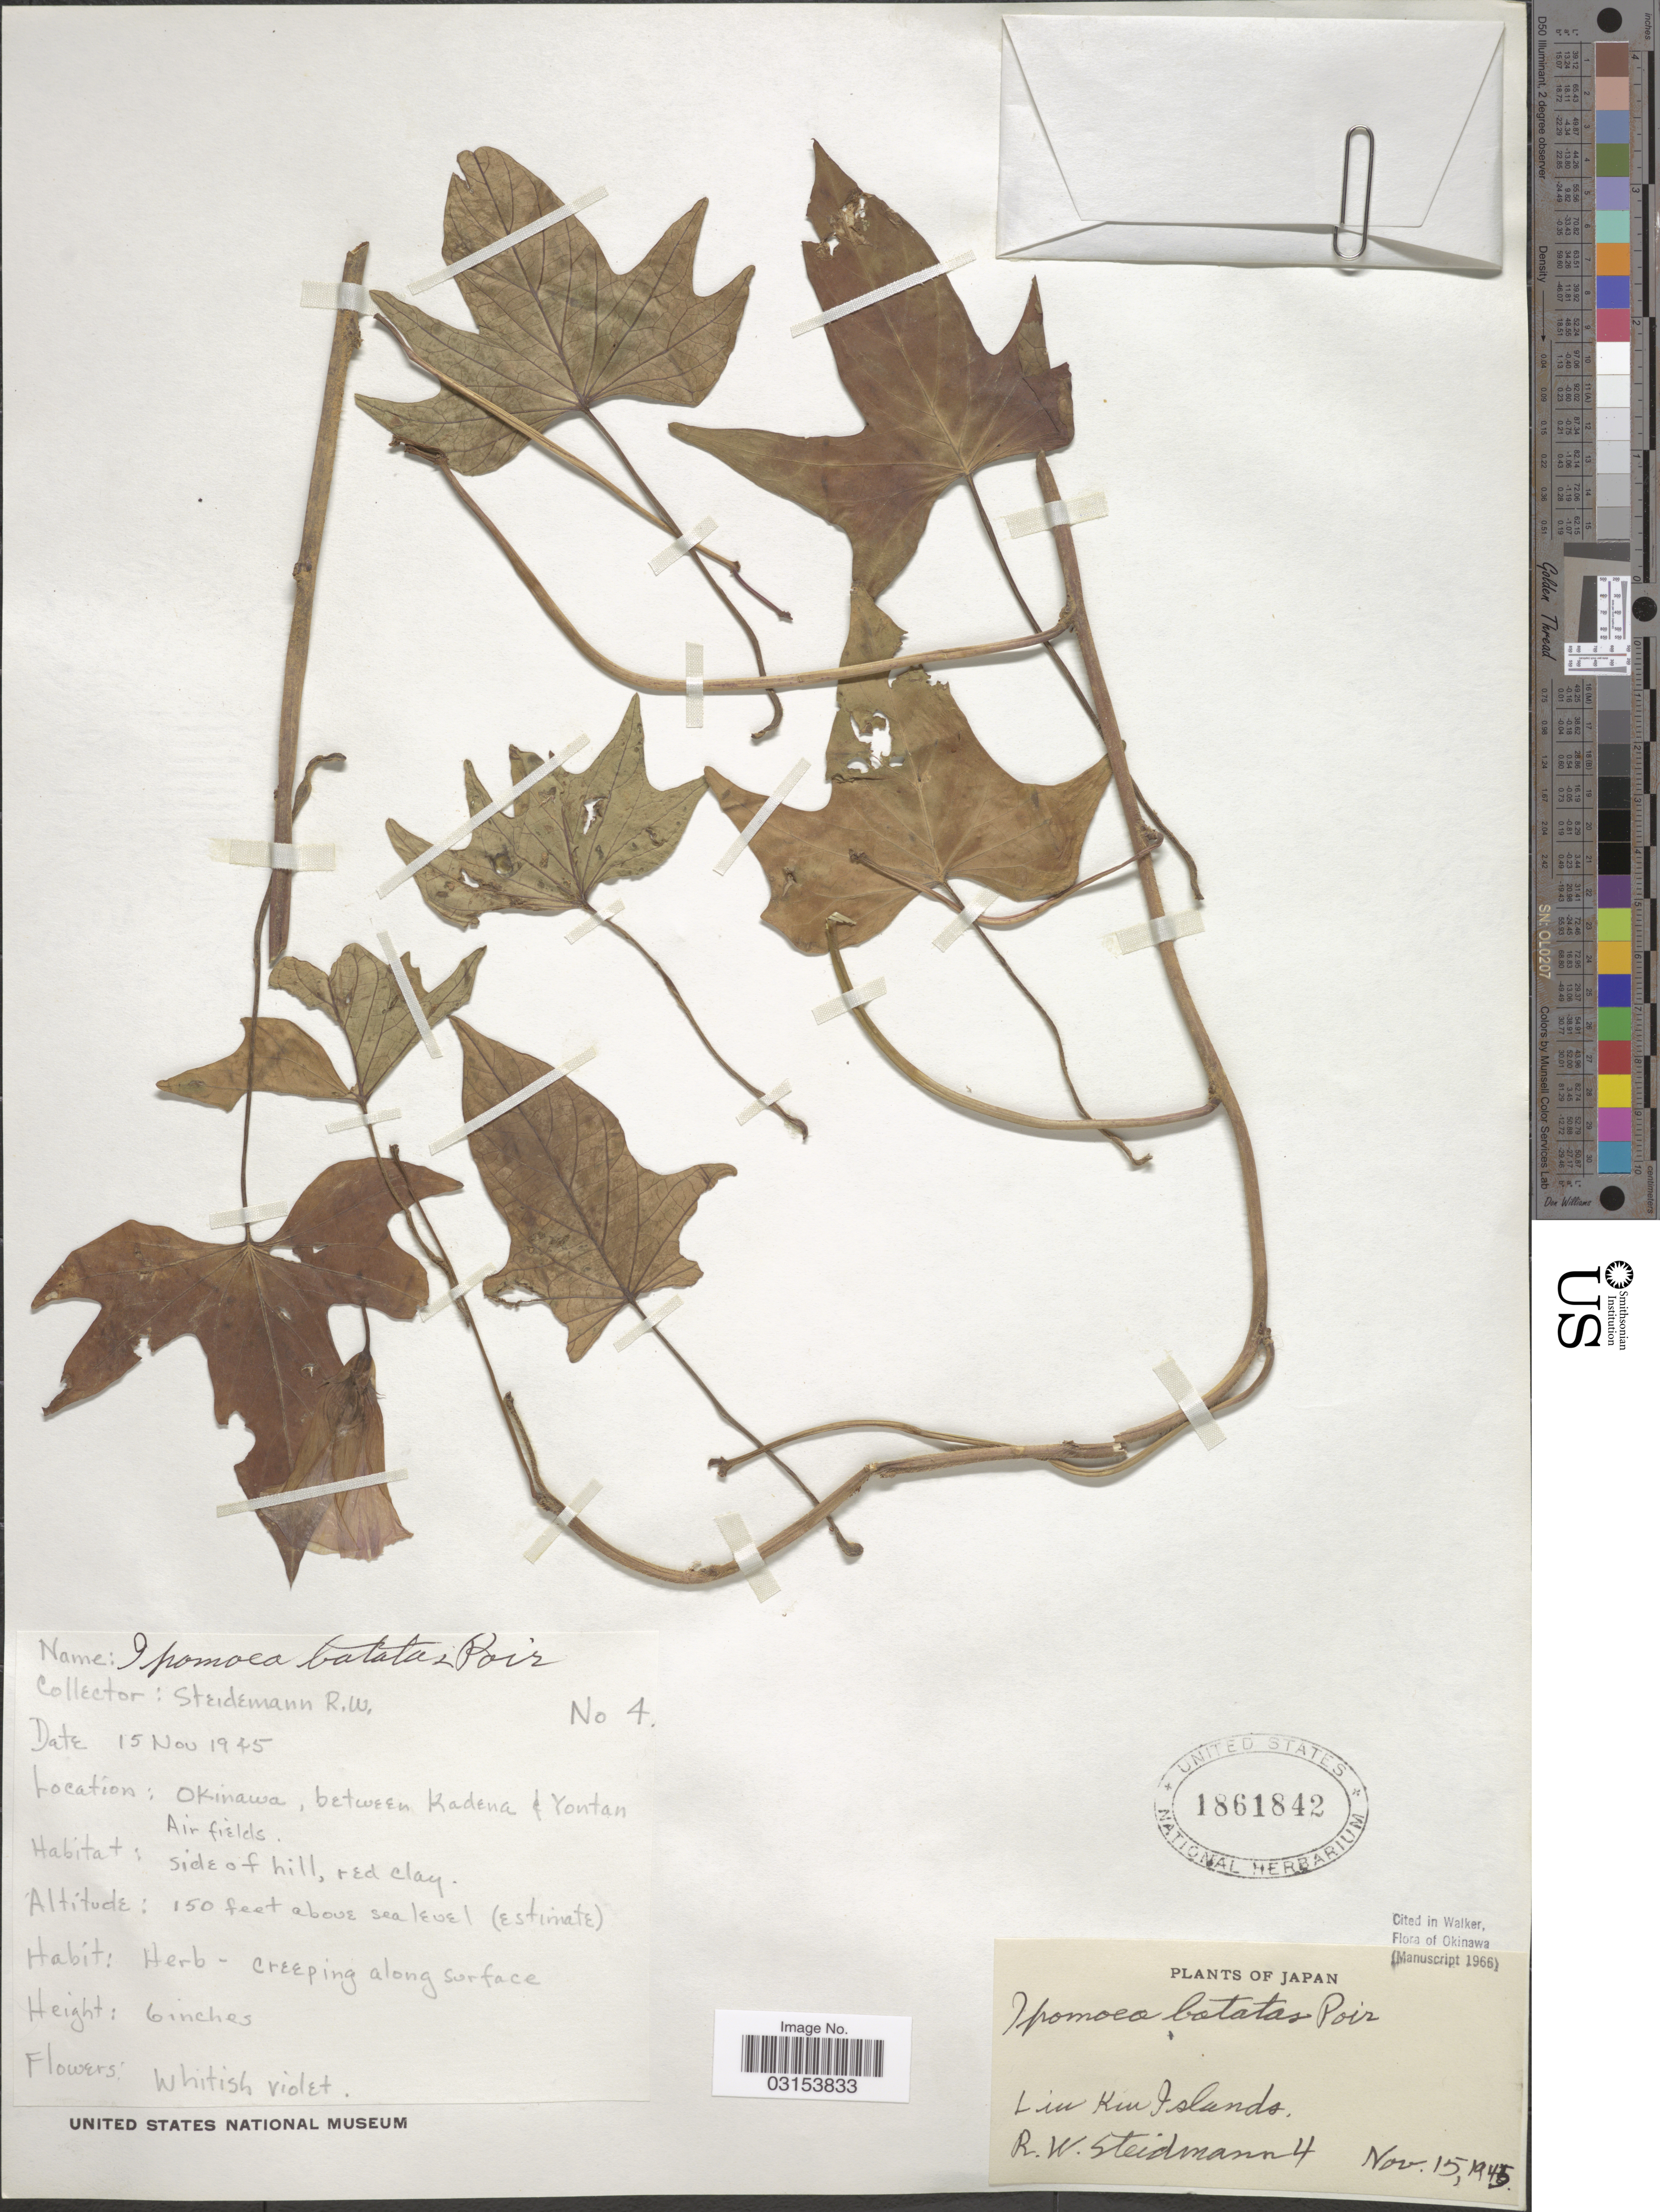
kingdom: Plantae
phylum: Tracheophyta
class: Magnoliopsida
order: Solanales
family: Convolvulaceae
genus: Ipomoea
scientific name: Ipomoea batatas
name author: (L.) Lam.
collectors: R. Steidemann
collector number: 4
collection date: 1945-11-15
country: Japan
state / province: Okinawa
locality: Between Kadena & Yontan Air fields. Liu Kiu Islands.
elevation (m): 46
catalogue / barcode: US 1861842